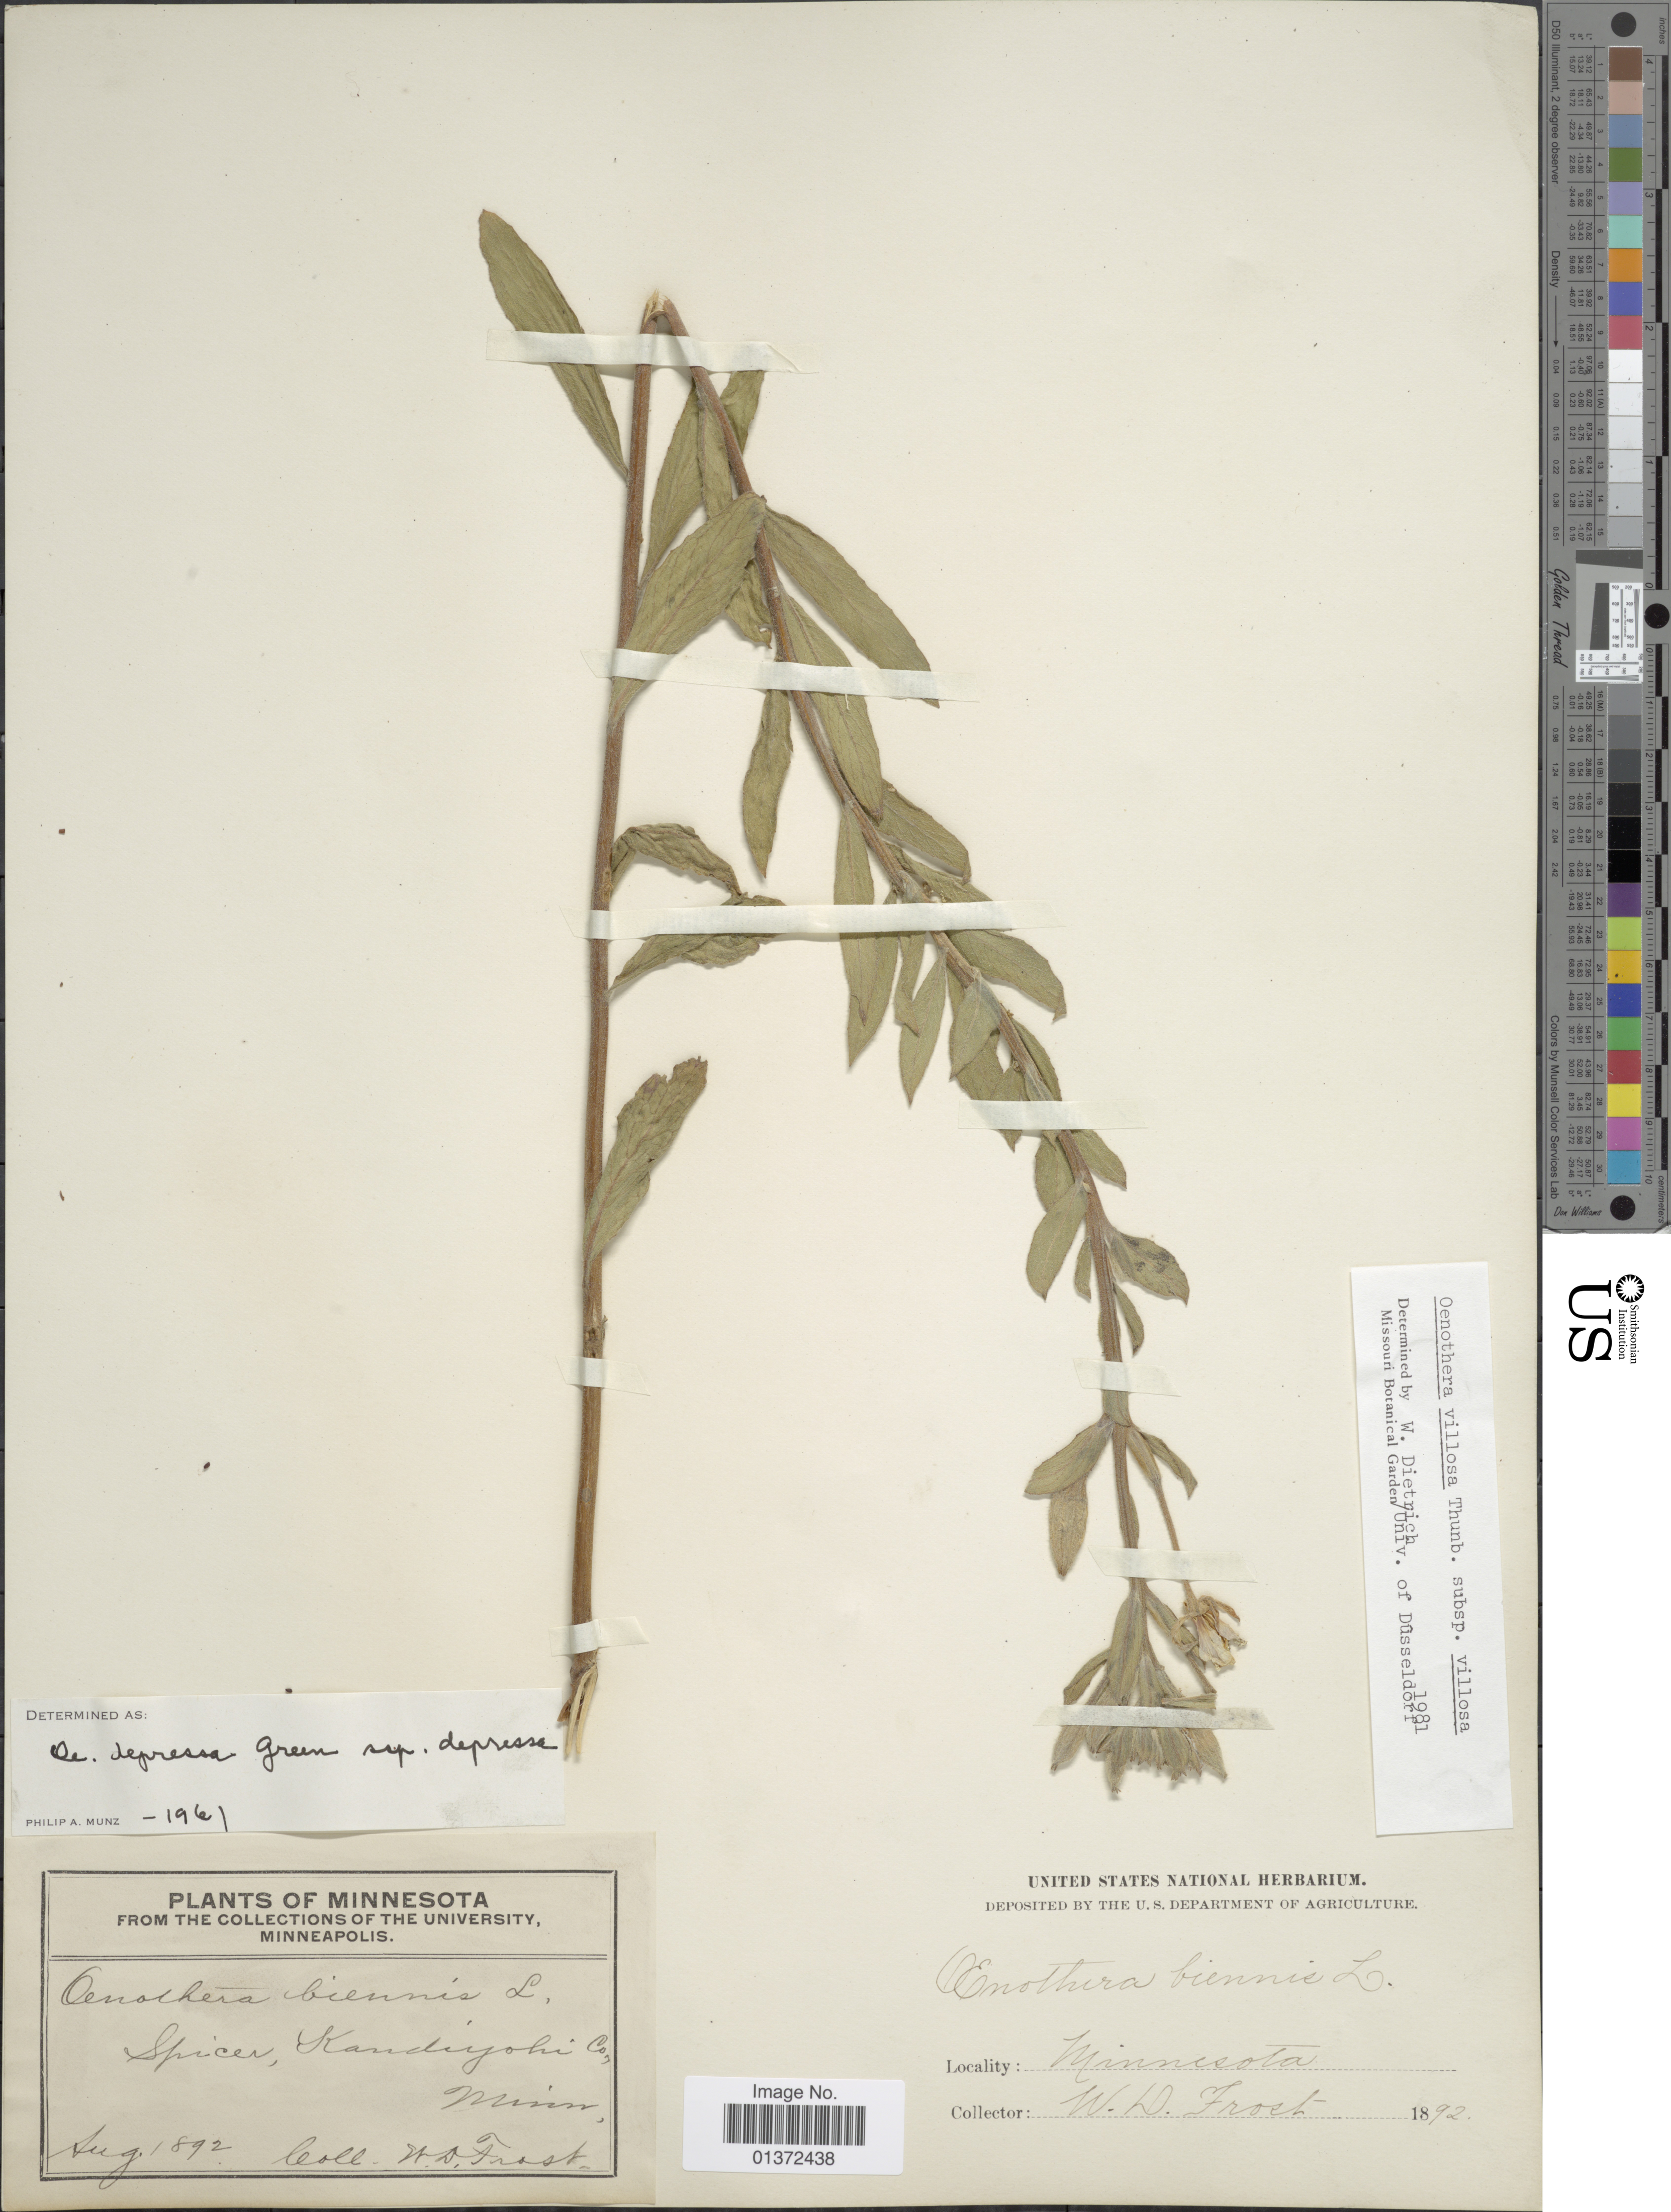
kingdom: Plantae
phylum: Tracheophyta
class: Magnoliopsida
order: Myrtales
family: Onagraceae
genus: Oenothera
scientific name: Oenothera villosa subsp. villosa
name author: Thunb.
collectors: W. Frost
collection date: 1892-08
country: United States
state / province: Minnesota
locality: Spicer, Kandiyohi Co.